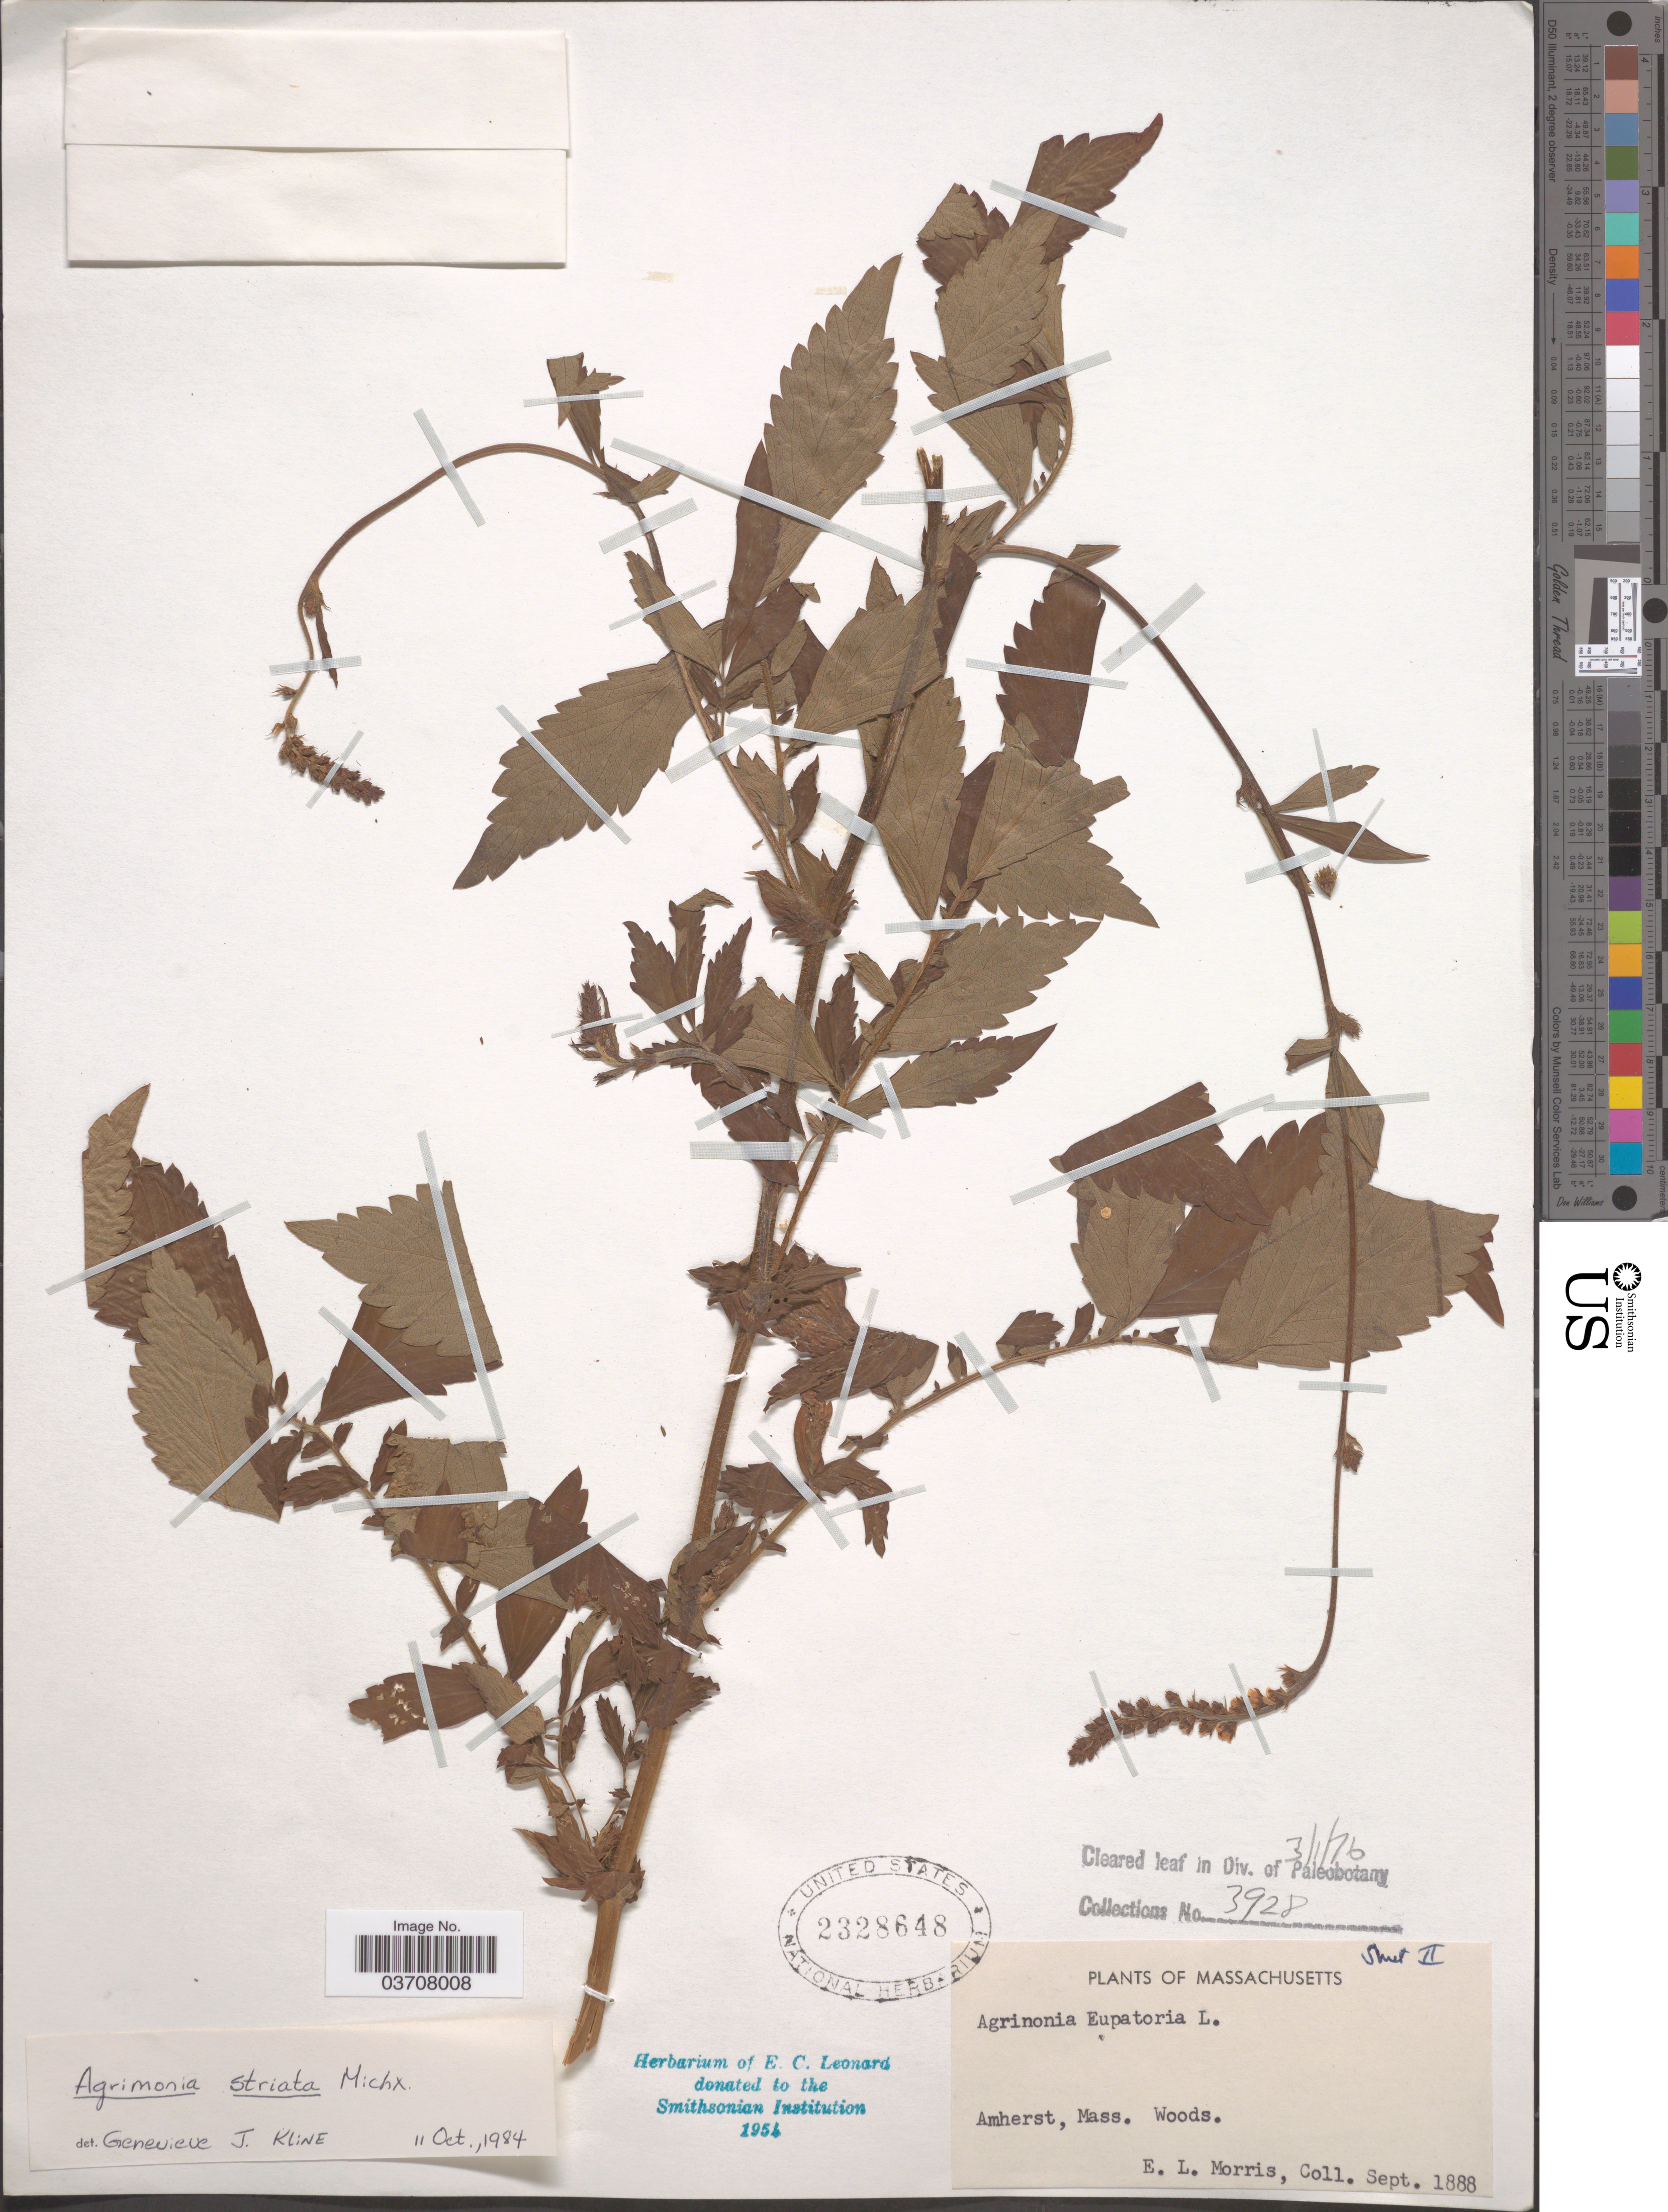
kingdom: Plantae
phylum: Tracheophyta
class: Magnoliopsida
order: Rosales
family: Rosaceae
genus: Agrimonia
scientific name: Agrimonia striata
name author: Michx.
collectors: E. Morris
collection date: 1888-09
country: United States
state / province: Massachusetts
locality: Amherst.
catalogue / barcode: US 2328648